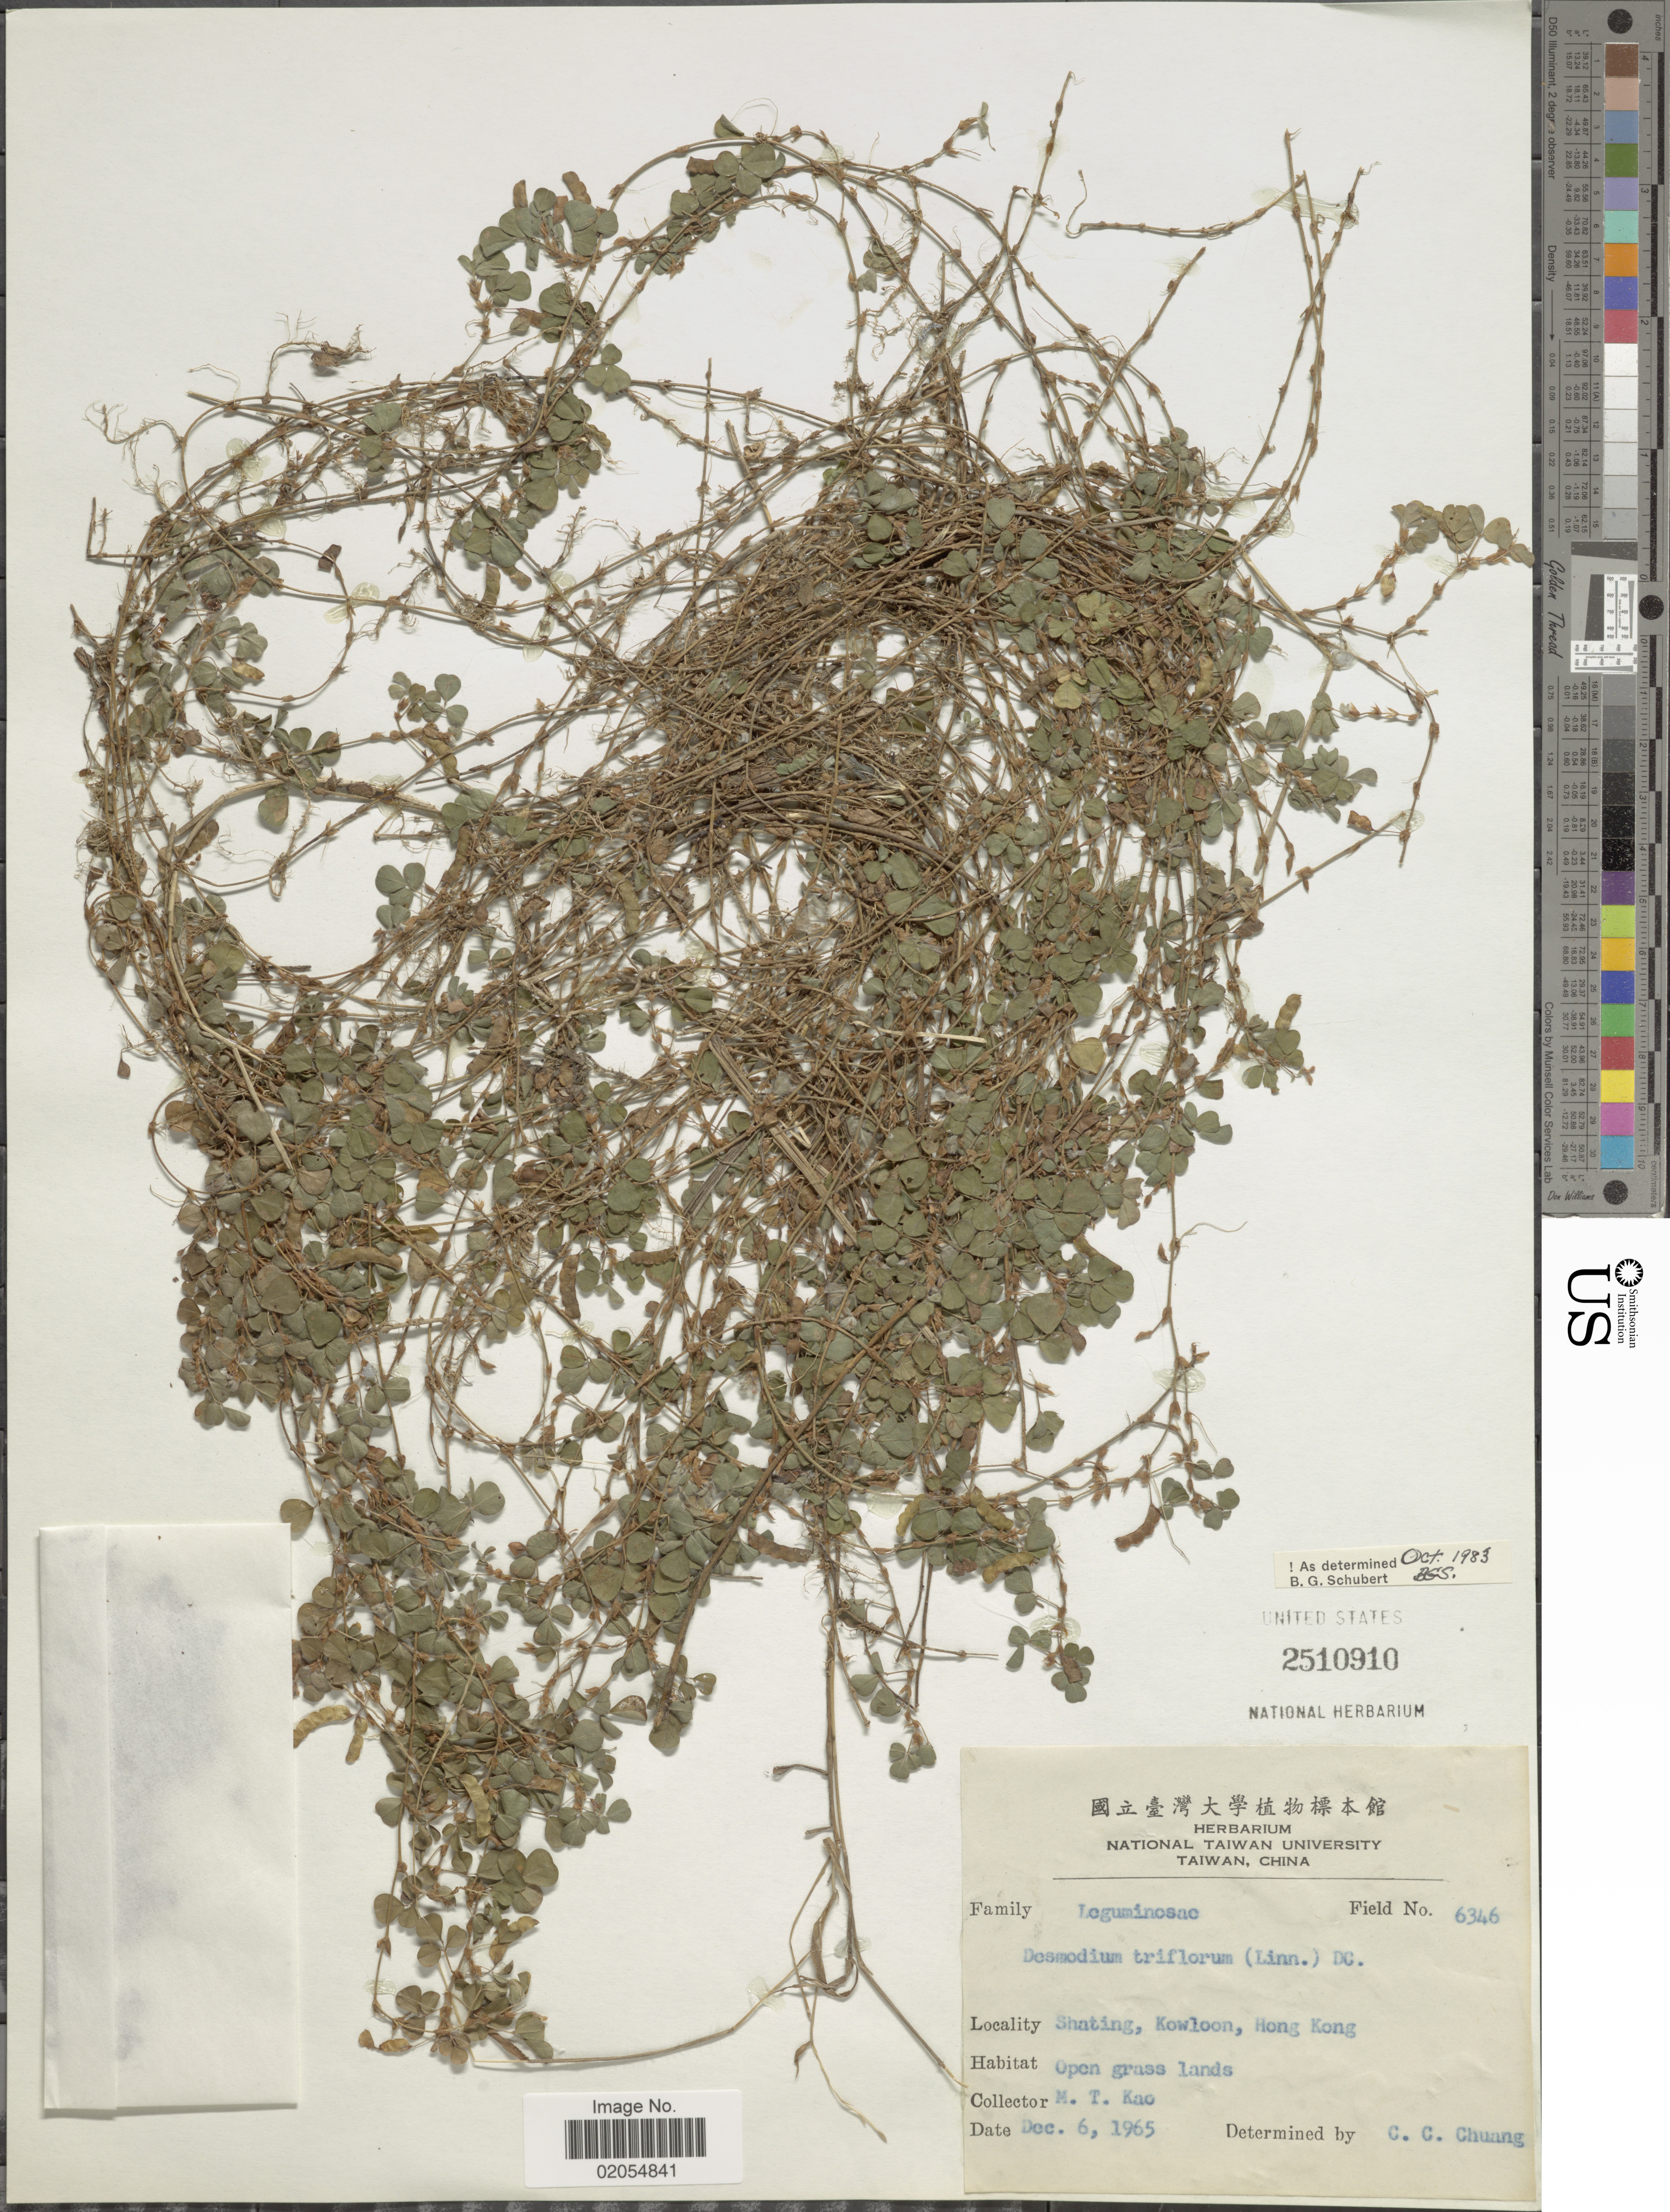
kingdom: Plantae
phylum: Tracheophyta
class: Magnoliopsida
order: Fabales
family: Fabaceae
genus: Grona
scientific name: Grona triflora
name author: (L.) H. Ohashi & K. Ohashi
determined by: Strong, Mark T., (BOT), Smithsonian Institution - National Museum of Natural History (UNITED STATES)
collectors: M. T. Kao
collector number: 6346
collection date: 1965-12-06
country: China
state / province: Hong Kong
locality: Shating, Kowloon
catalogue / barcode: US 2510910